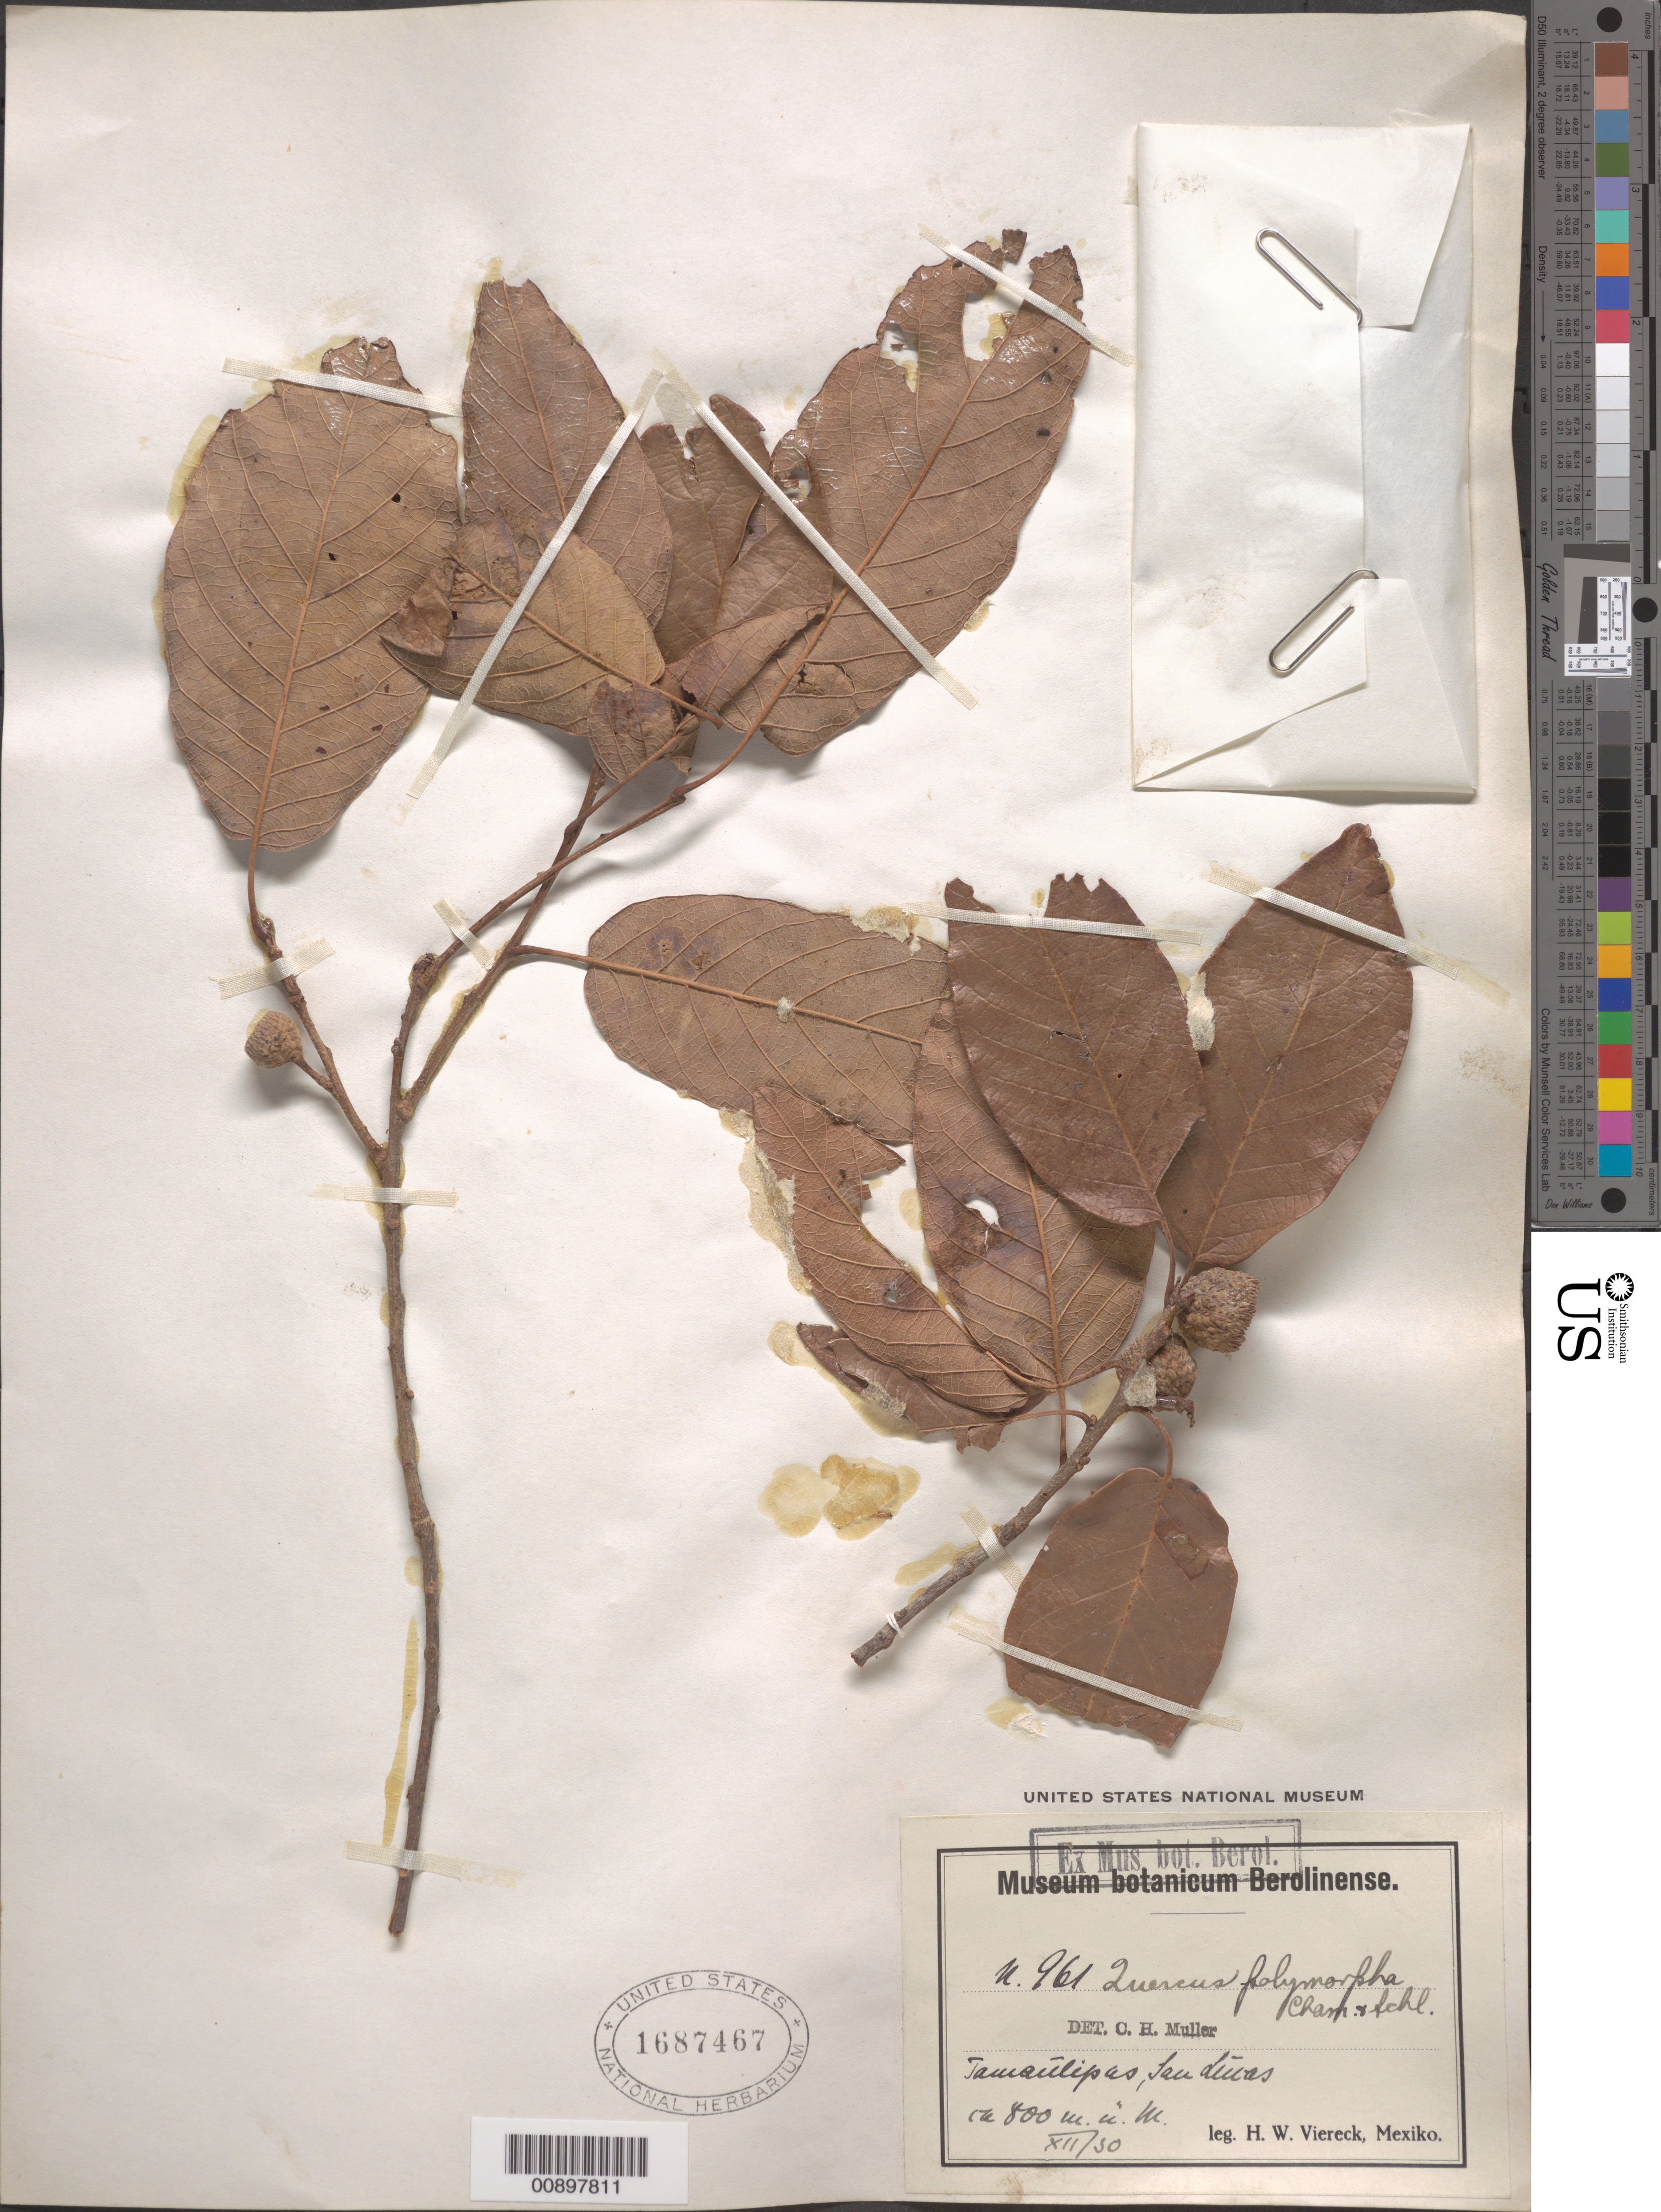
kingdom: Plantae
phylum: Tracheophyta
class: Magnoliopsida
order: Fagales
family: Fagaceae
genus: Quercus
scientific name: Quercus polymorpha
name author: Schltdl. & Cham.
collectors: H. W. Viereck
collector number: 961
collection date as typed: Dec 1930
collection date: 1930-12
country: Mexico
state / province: Tamaulipas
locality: San Lucas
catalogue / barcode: US 1687467